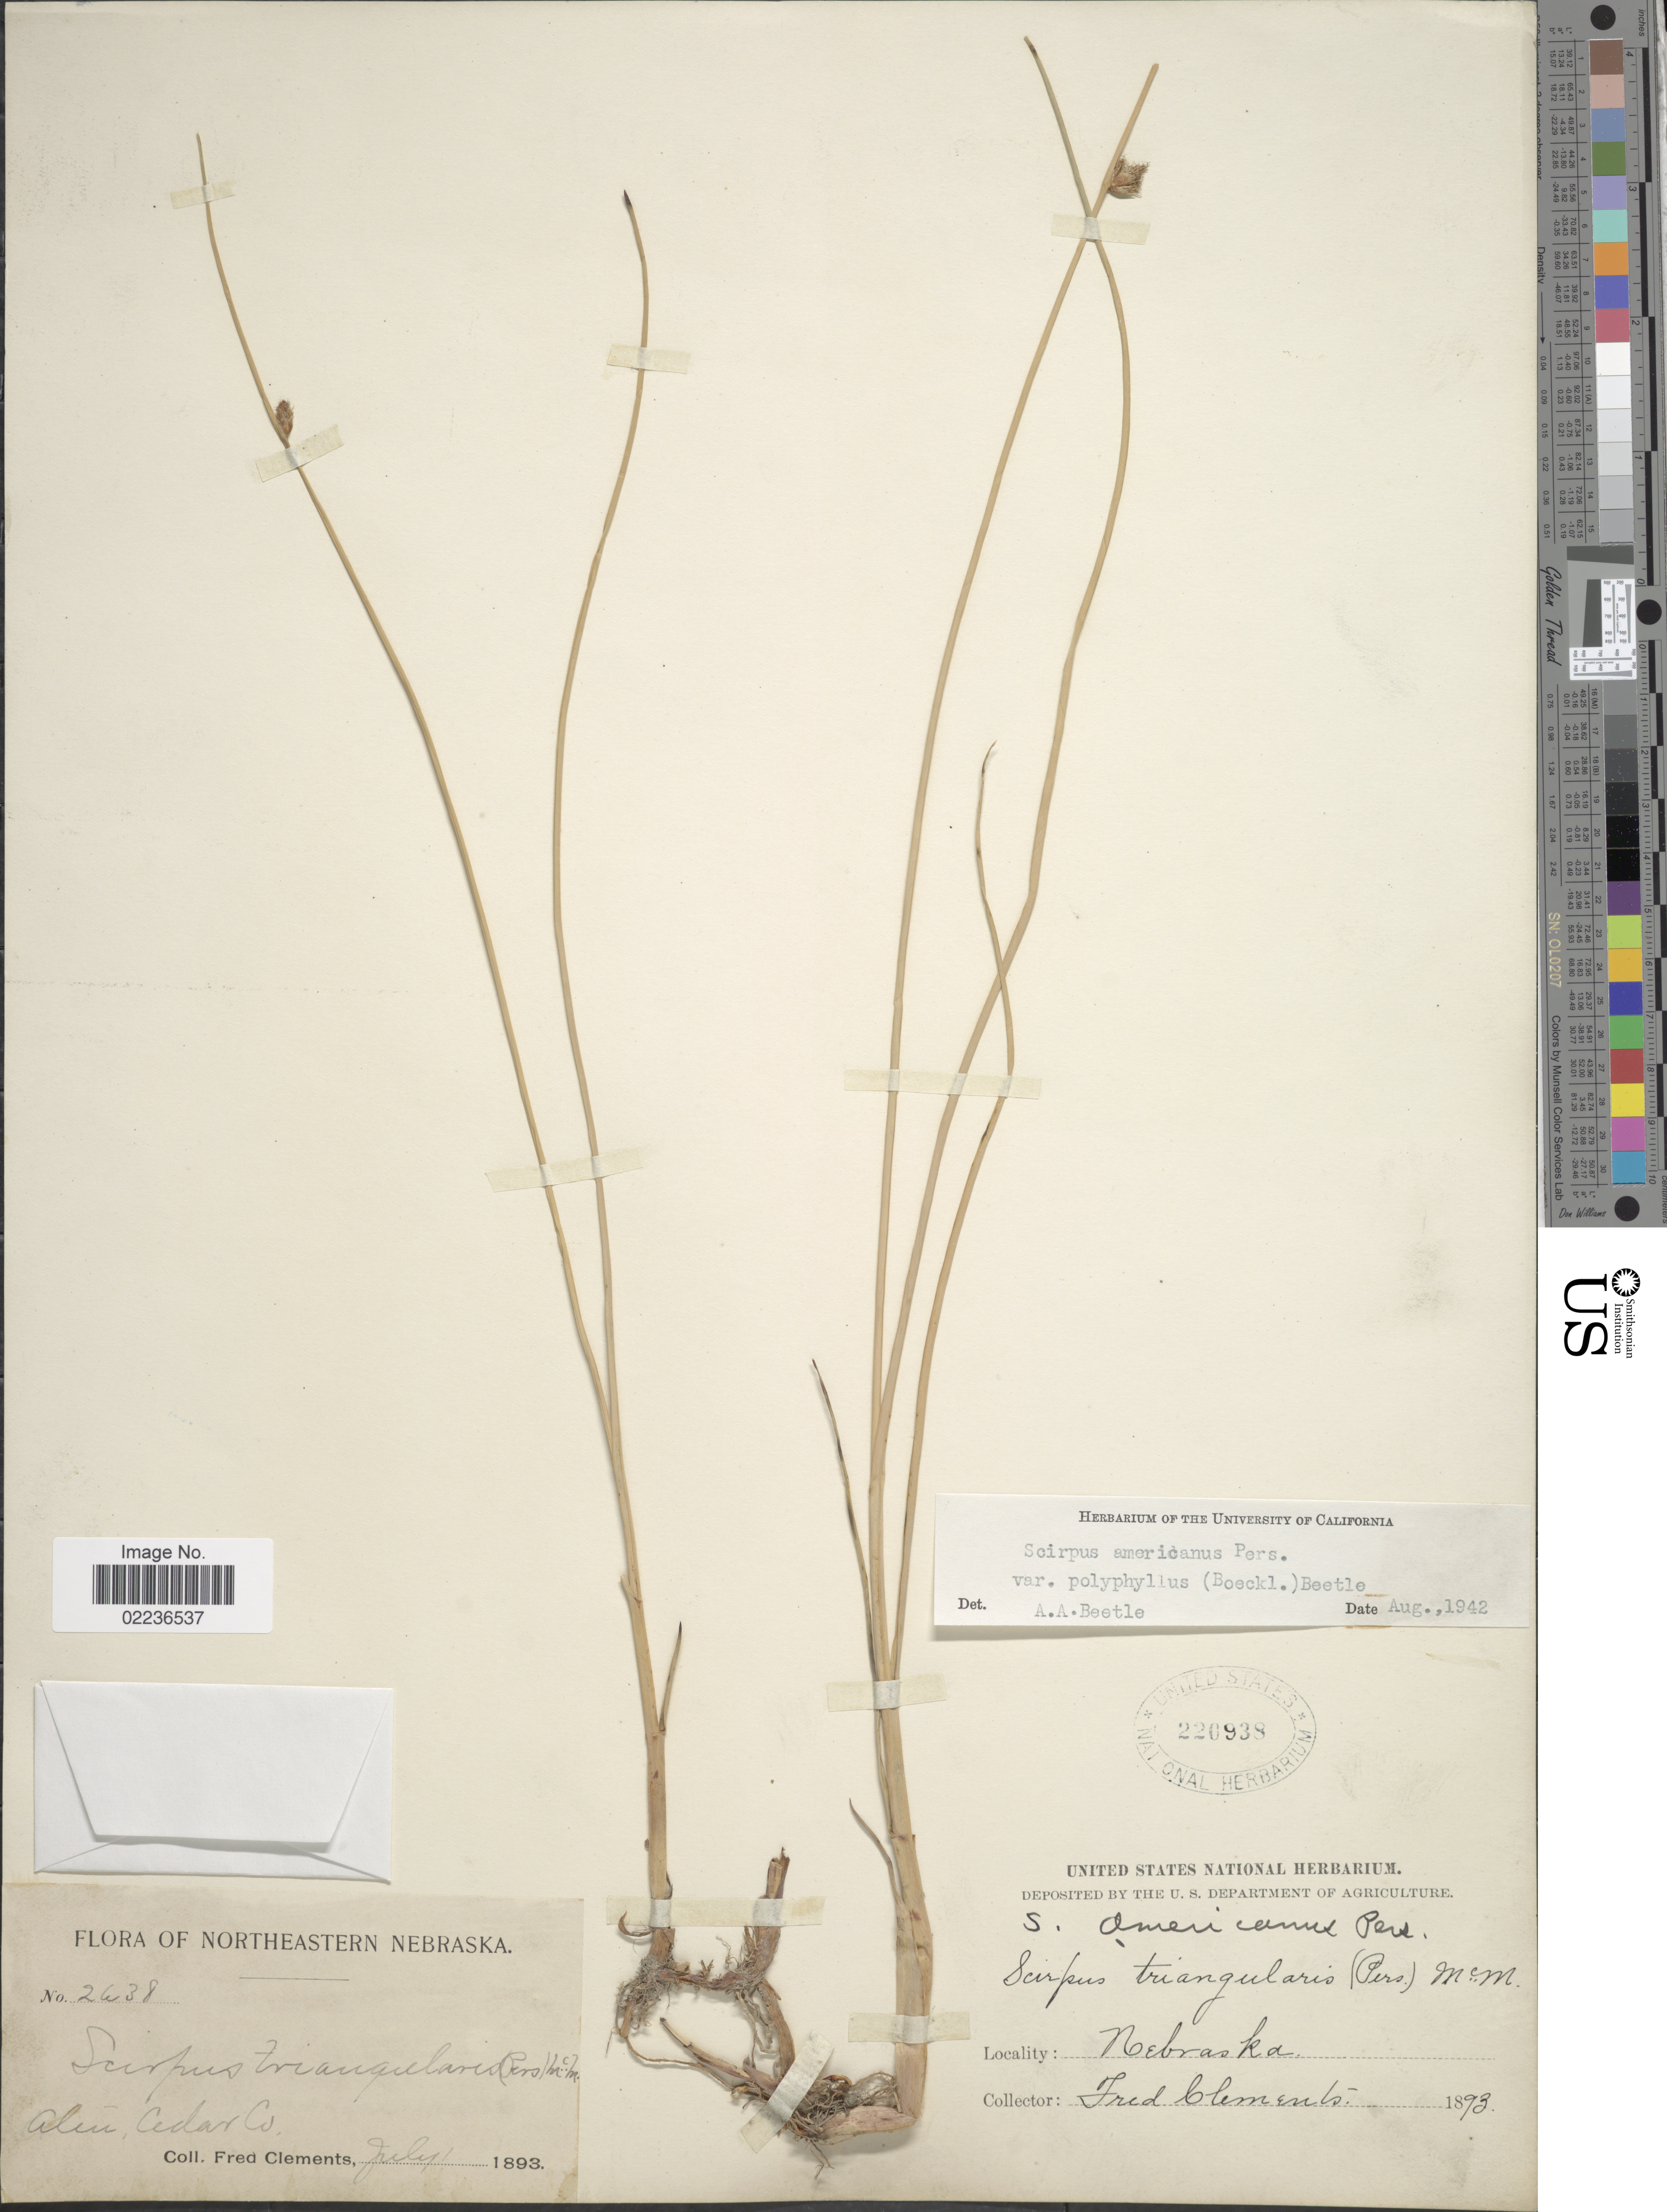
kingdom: Plantae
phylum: Tracheophyta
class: Liliopsida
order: Poales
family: Cyperaceae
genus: Schoenoplectus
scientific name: Schoenoplectus pungens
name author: (Vahl) Palla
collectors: F. E. Clements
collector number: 2638*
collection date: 1893-07-01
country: United States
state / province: Nebraska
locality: Alui, Cedar Co., Northeastern Nebraska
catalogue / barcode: US 220938